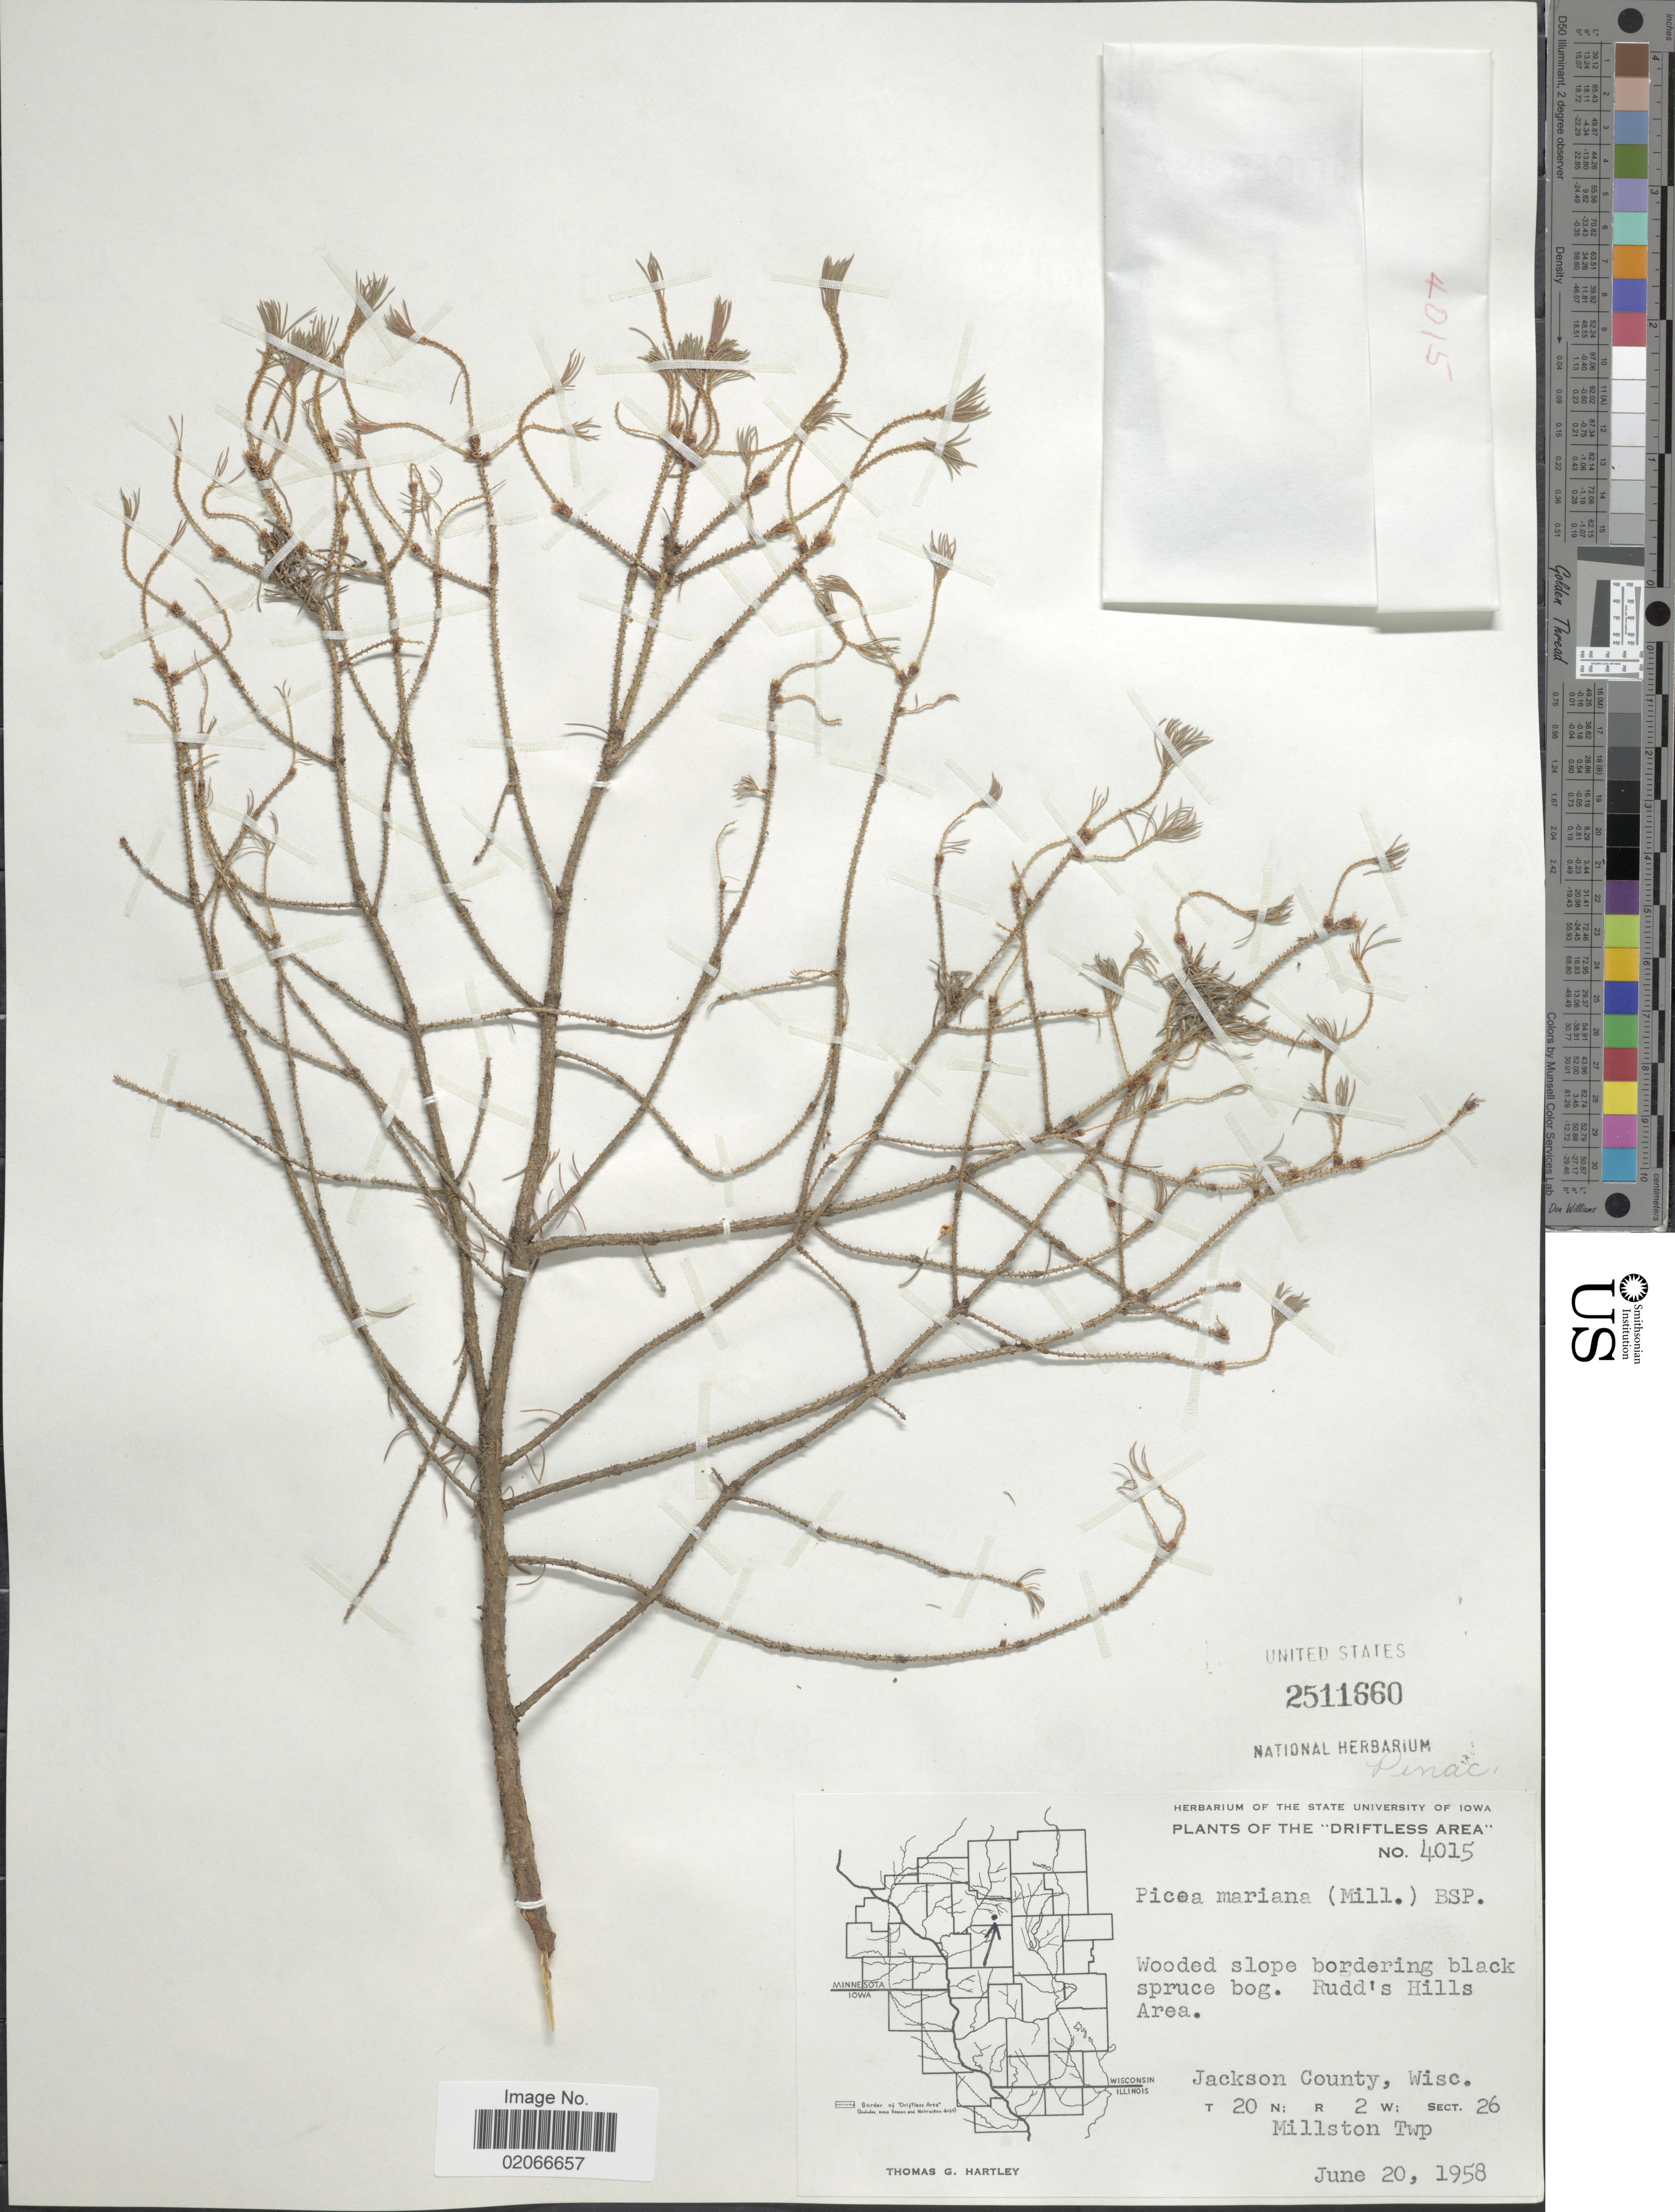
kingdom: Plantae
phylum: Tracheophyta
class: Pinopsida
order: Pinales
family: Pinaceae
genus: Picea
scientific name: Picea mariana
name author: (Mill.) Britton, Stearns & Poggenb.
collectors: T. G. Hartley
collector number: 4015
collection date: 1958-06-20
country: United States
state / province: Wisconsin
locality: Driftless Area, Rudd's Hills Area, Jackson County, Wisc., T20N, R2W, sect 26, Millston Twp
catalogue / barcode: US 2511660